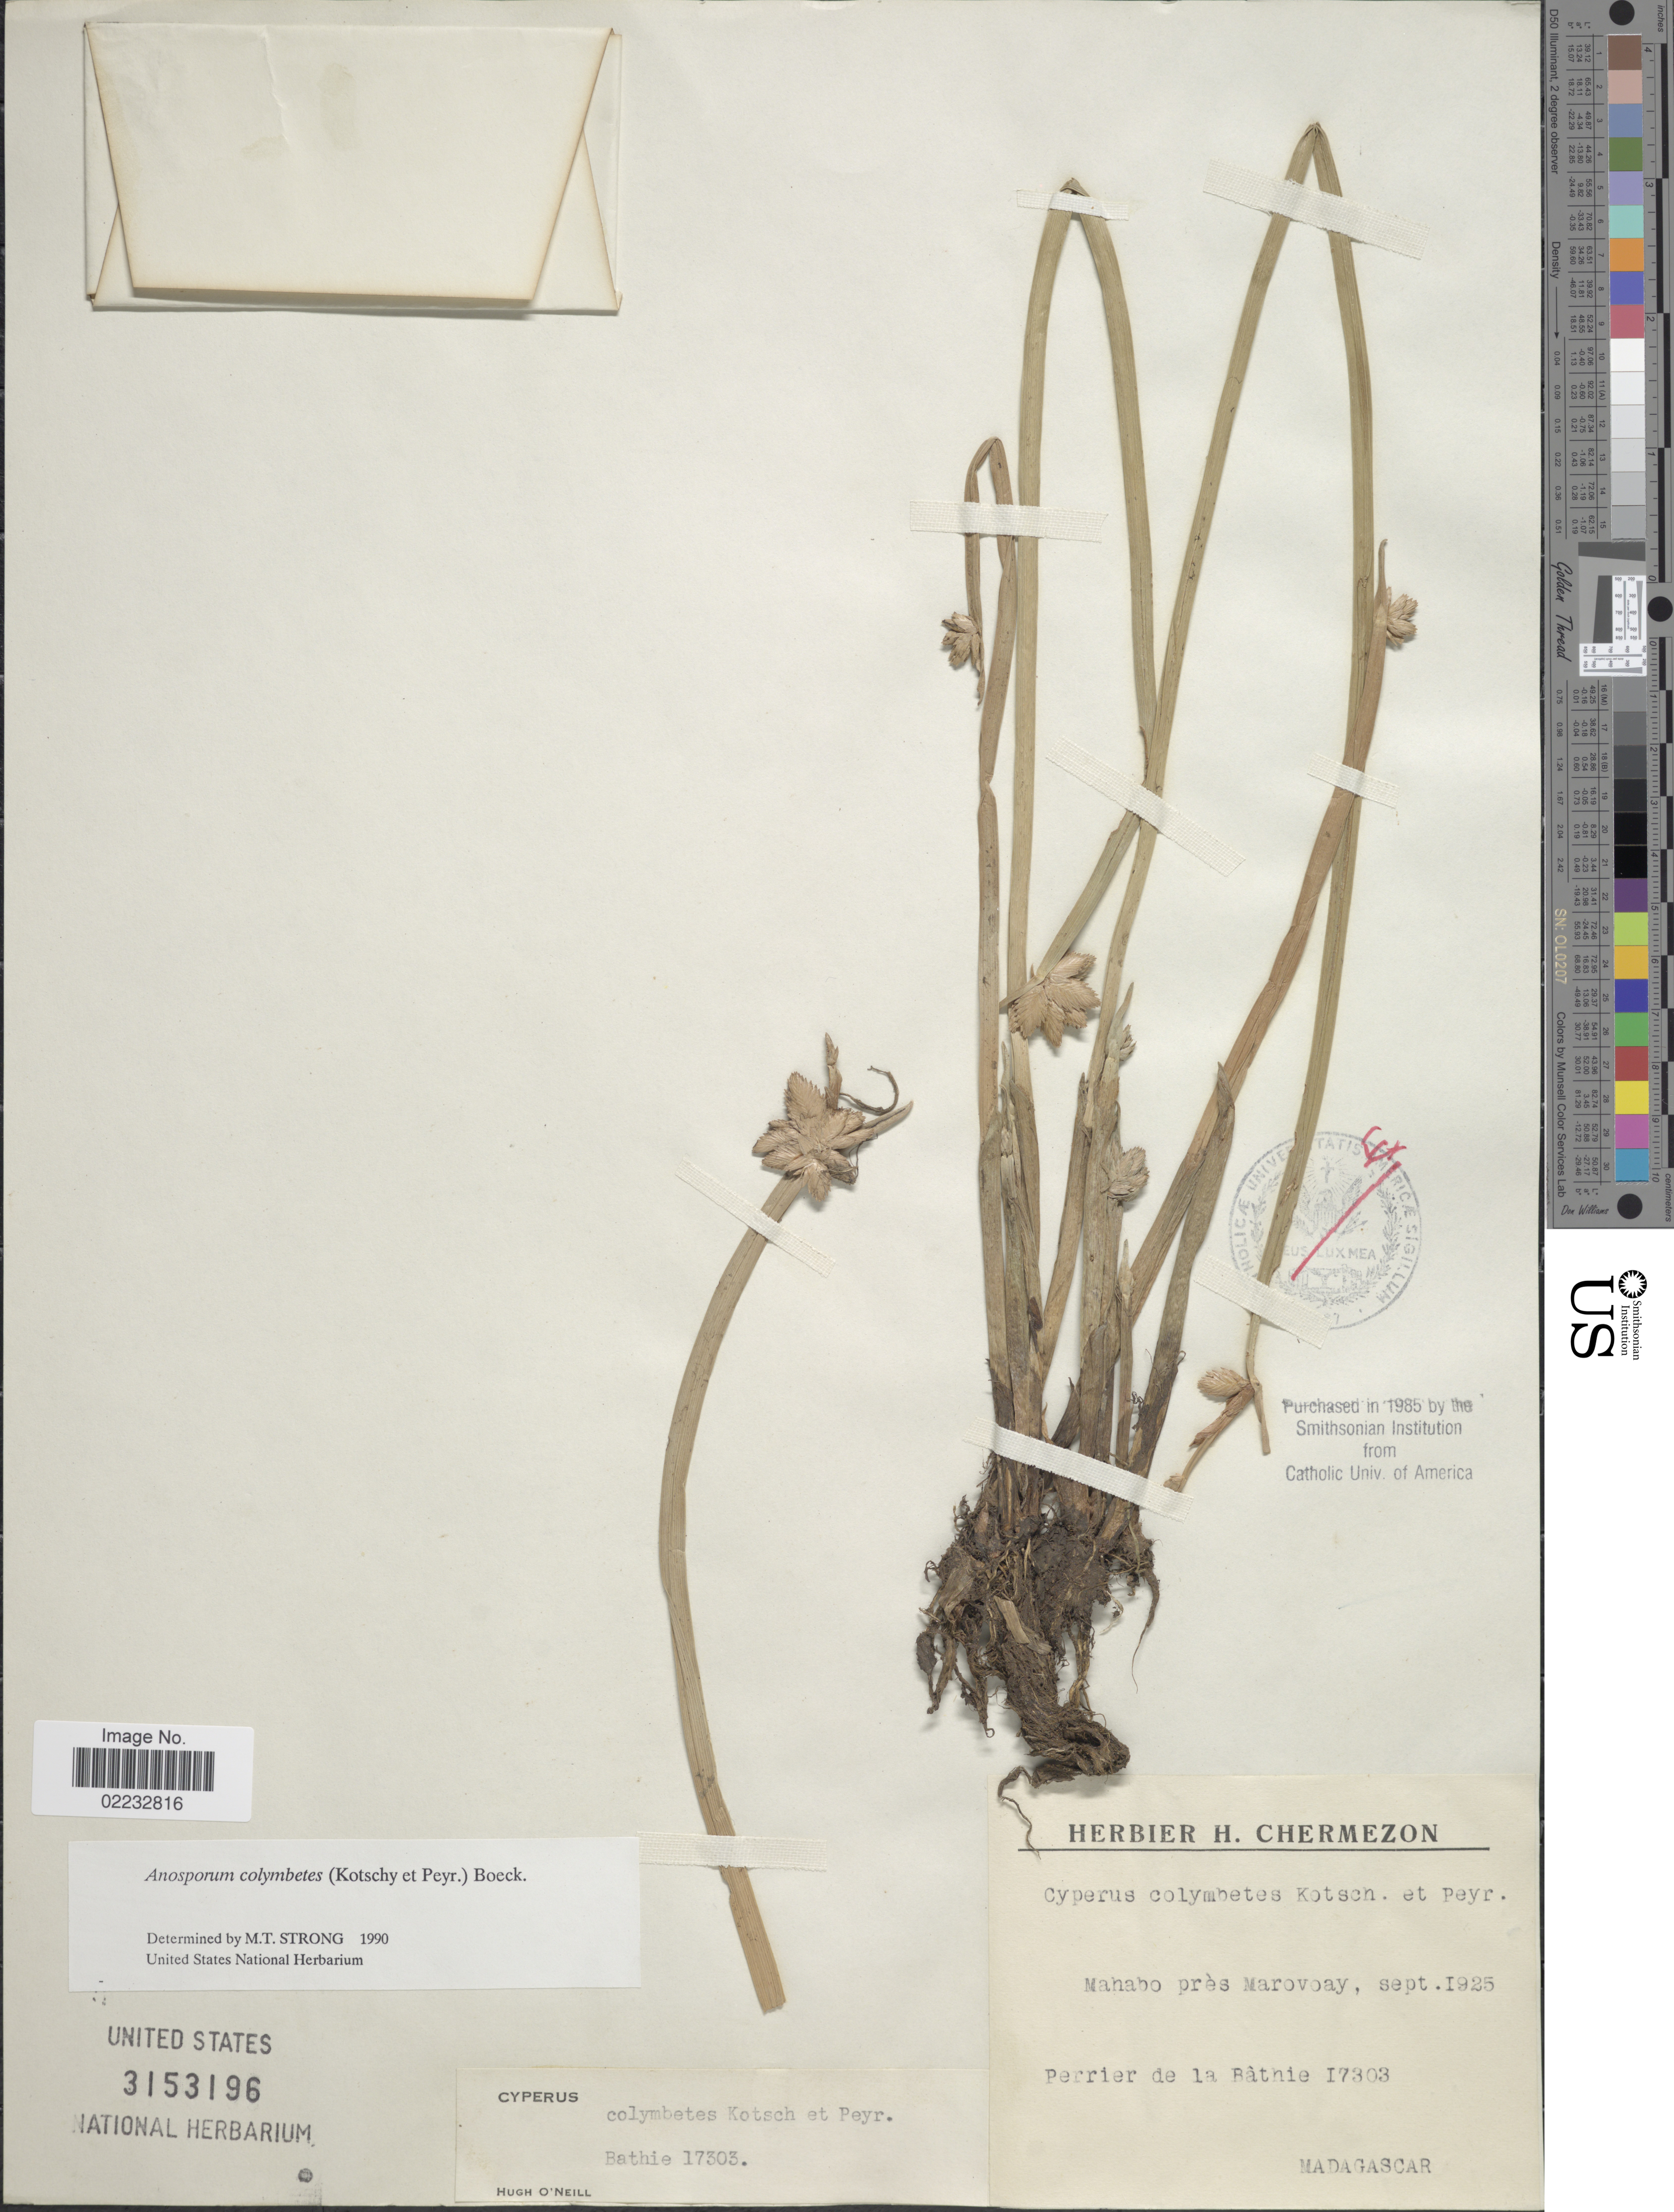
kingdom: Plantae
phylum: Tracheophyta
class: Liliopsida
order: Poales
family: Cyperaceae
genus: Cyperus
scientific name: Cyperus colymbetes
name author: Kotschy & Peyr.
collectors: Perrier de la Bâthie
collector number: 17303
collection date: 1925-09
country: Madagascar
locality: Mahabo pres Marovoay.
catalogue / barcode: US 3153196